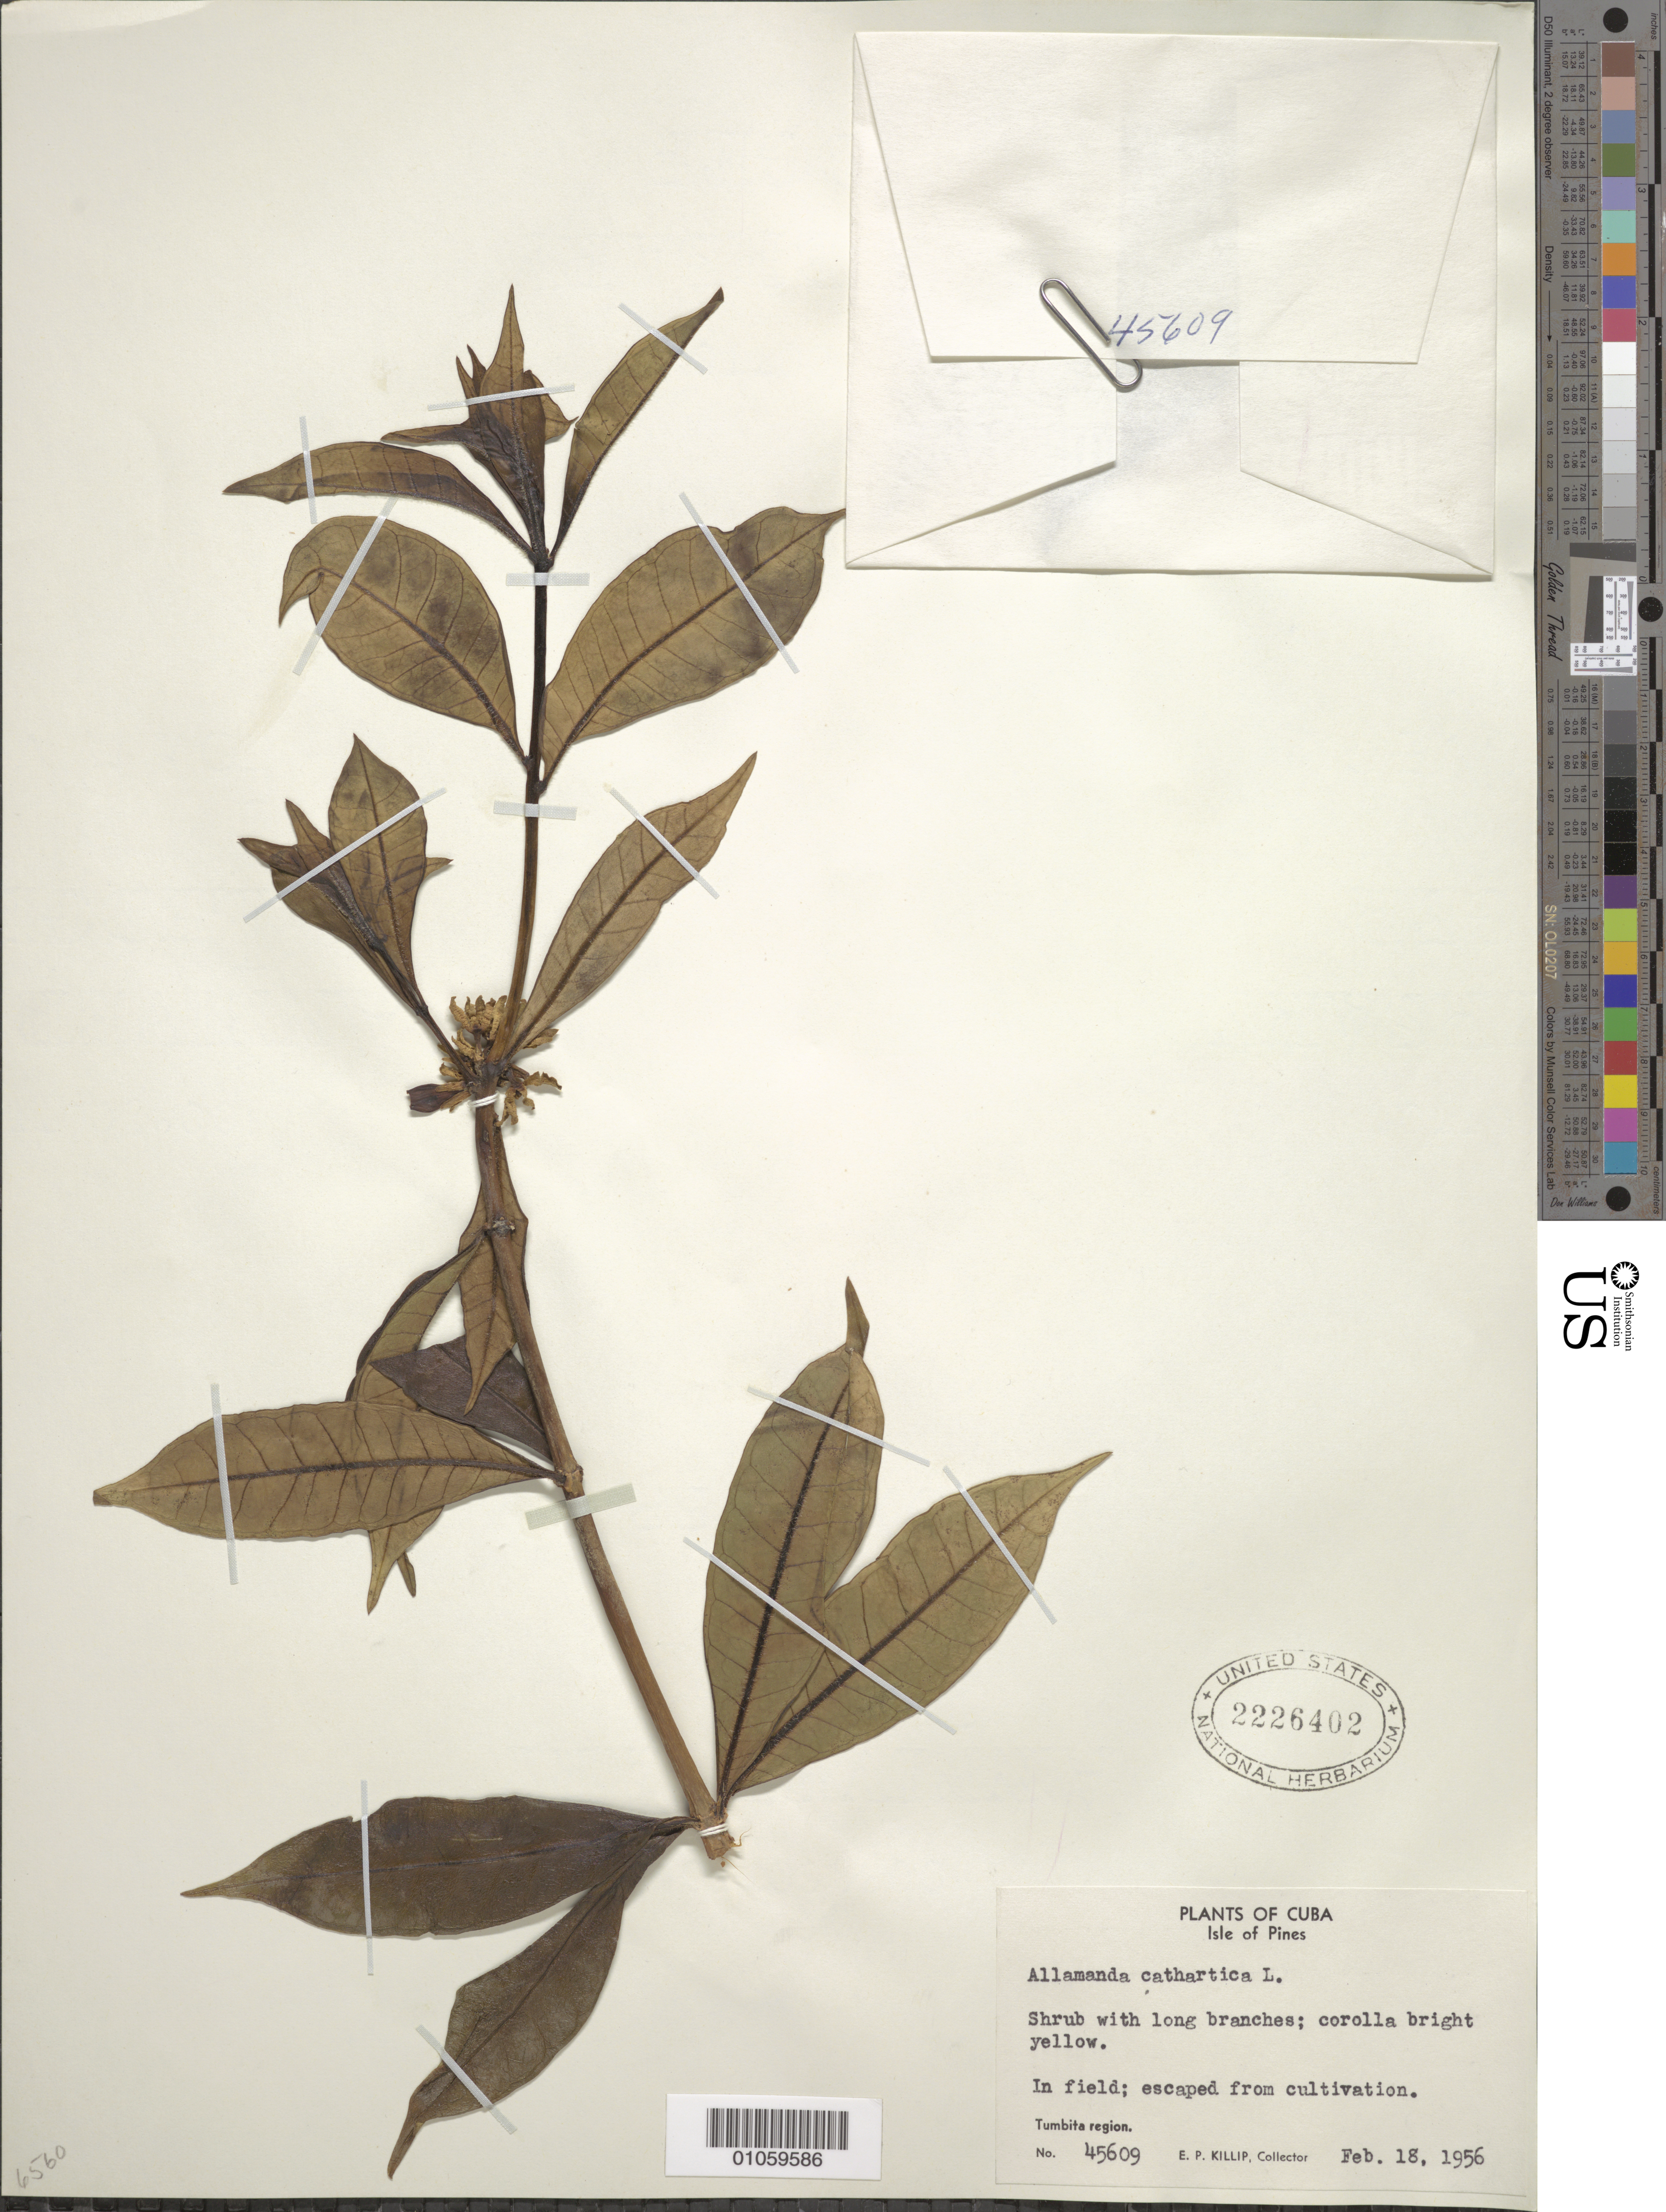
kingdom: Plantae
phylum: Tracheophyta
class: Magnoliopsida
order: Gentianales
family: Apocynaceae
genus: Allamanda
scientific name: Allamanda cathartica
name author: L.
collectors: E. P. Killip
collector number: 45609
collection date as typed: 18 Feb 1956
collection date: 1956-02-18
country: Cuba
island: Isla de la Juventud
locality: Tumbita region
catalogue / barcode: US 2226402